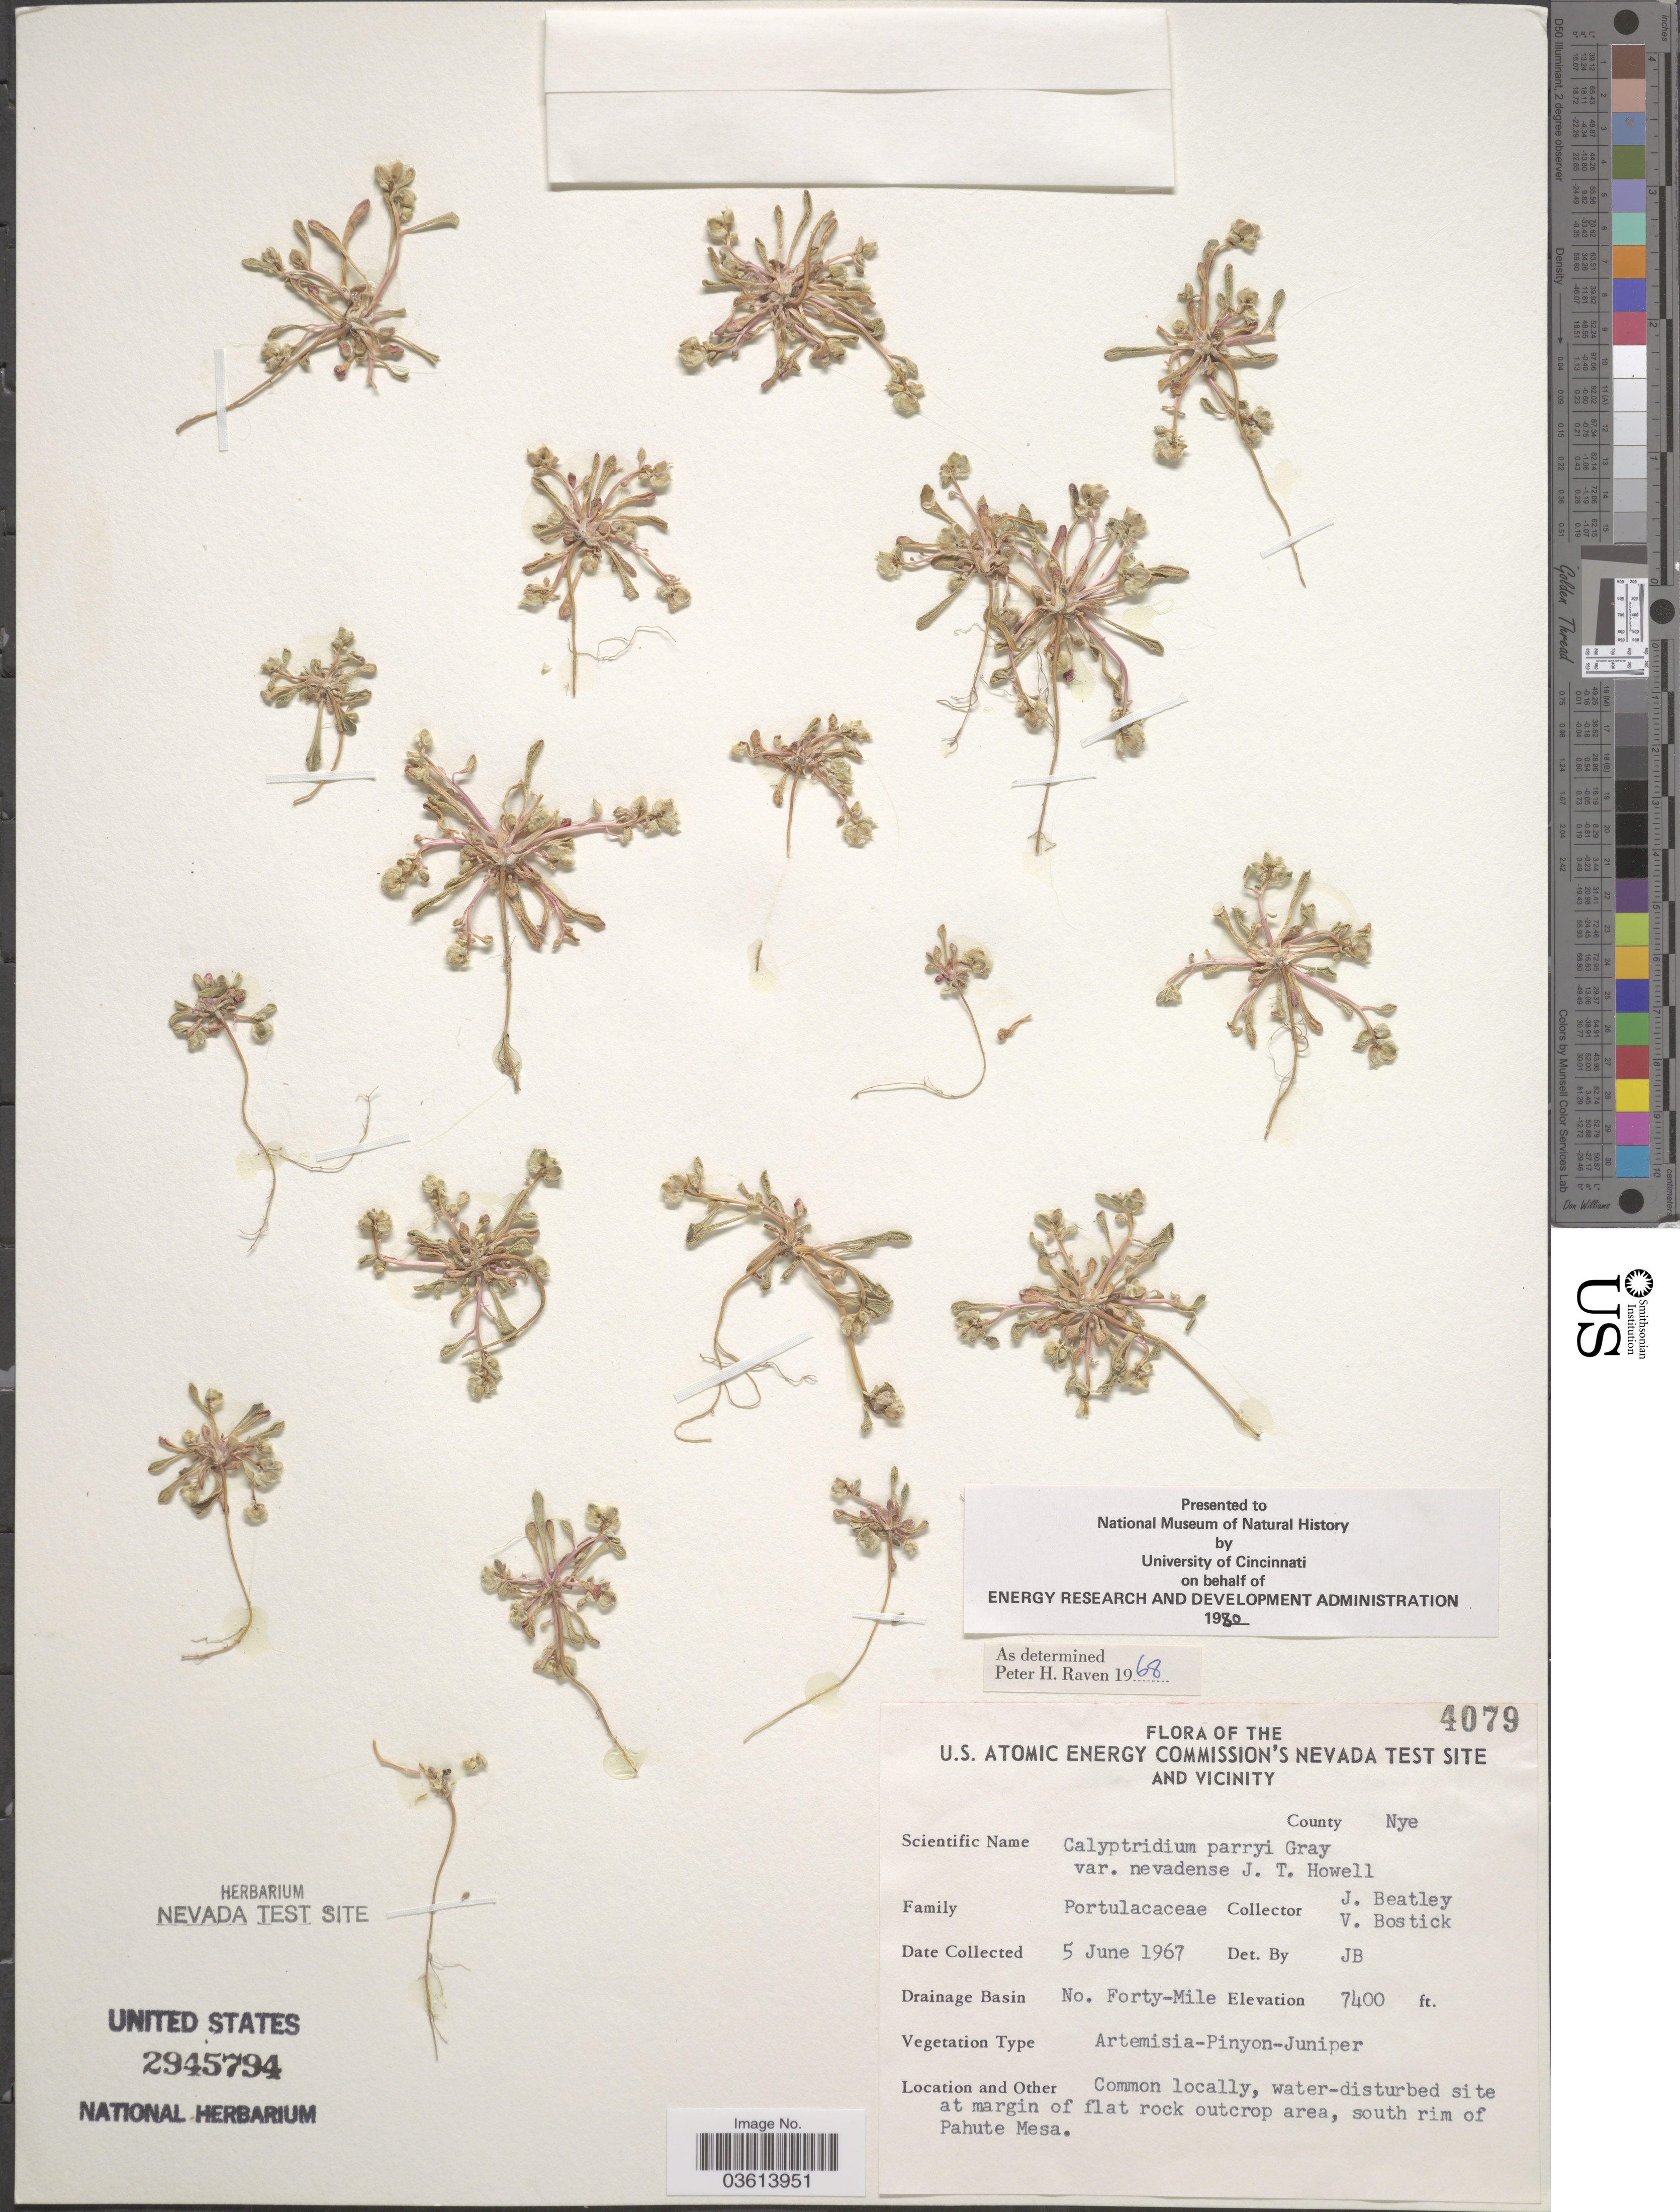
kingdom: Plantae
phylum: Tracheophyta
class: Magnoliopsida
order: Caryophyllales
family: Montiaceae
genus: Calyptridium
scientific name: Calyptridium parryi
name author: A. Gray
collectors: J. C. Beatley & V. Bostick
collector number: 4079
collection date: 1967-06-05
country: United States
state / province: Nevada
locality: U.S. Atomic Energy Commission's Nevada Test Site and vicinity. County Nye. Drainage Basin No. Forty-Mile. South rim of Pahute Mesa.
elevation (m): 2256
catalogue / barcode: US 2945794